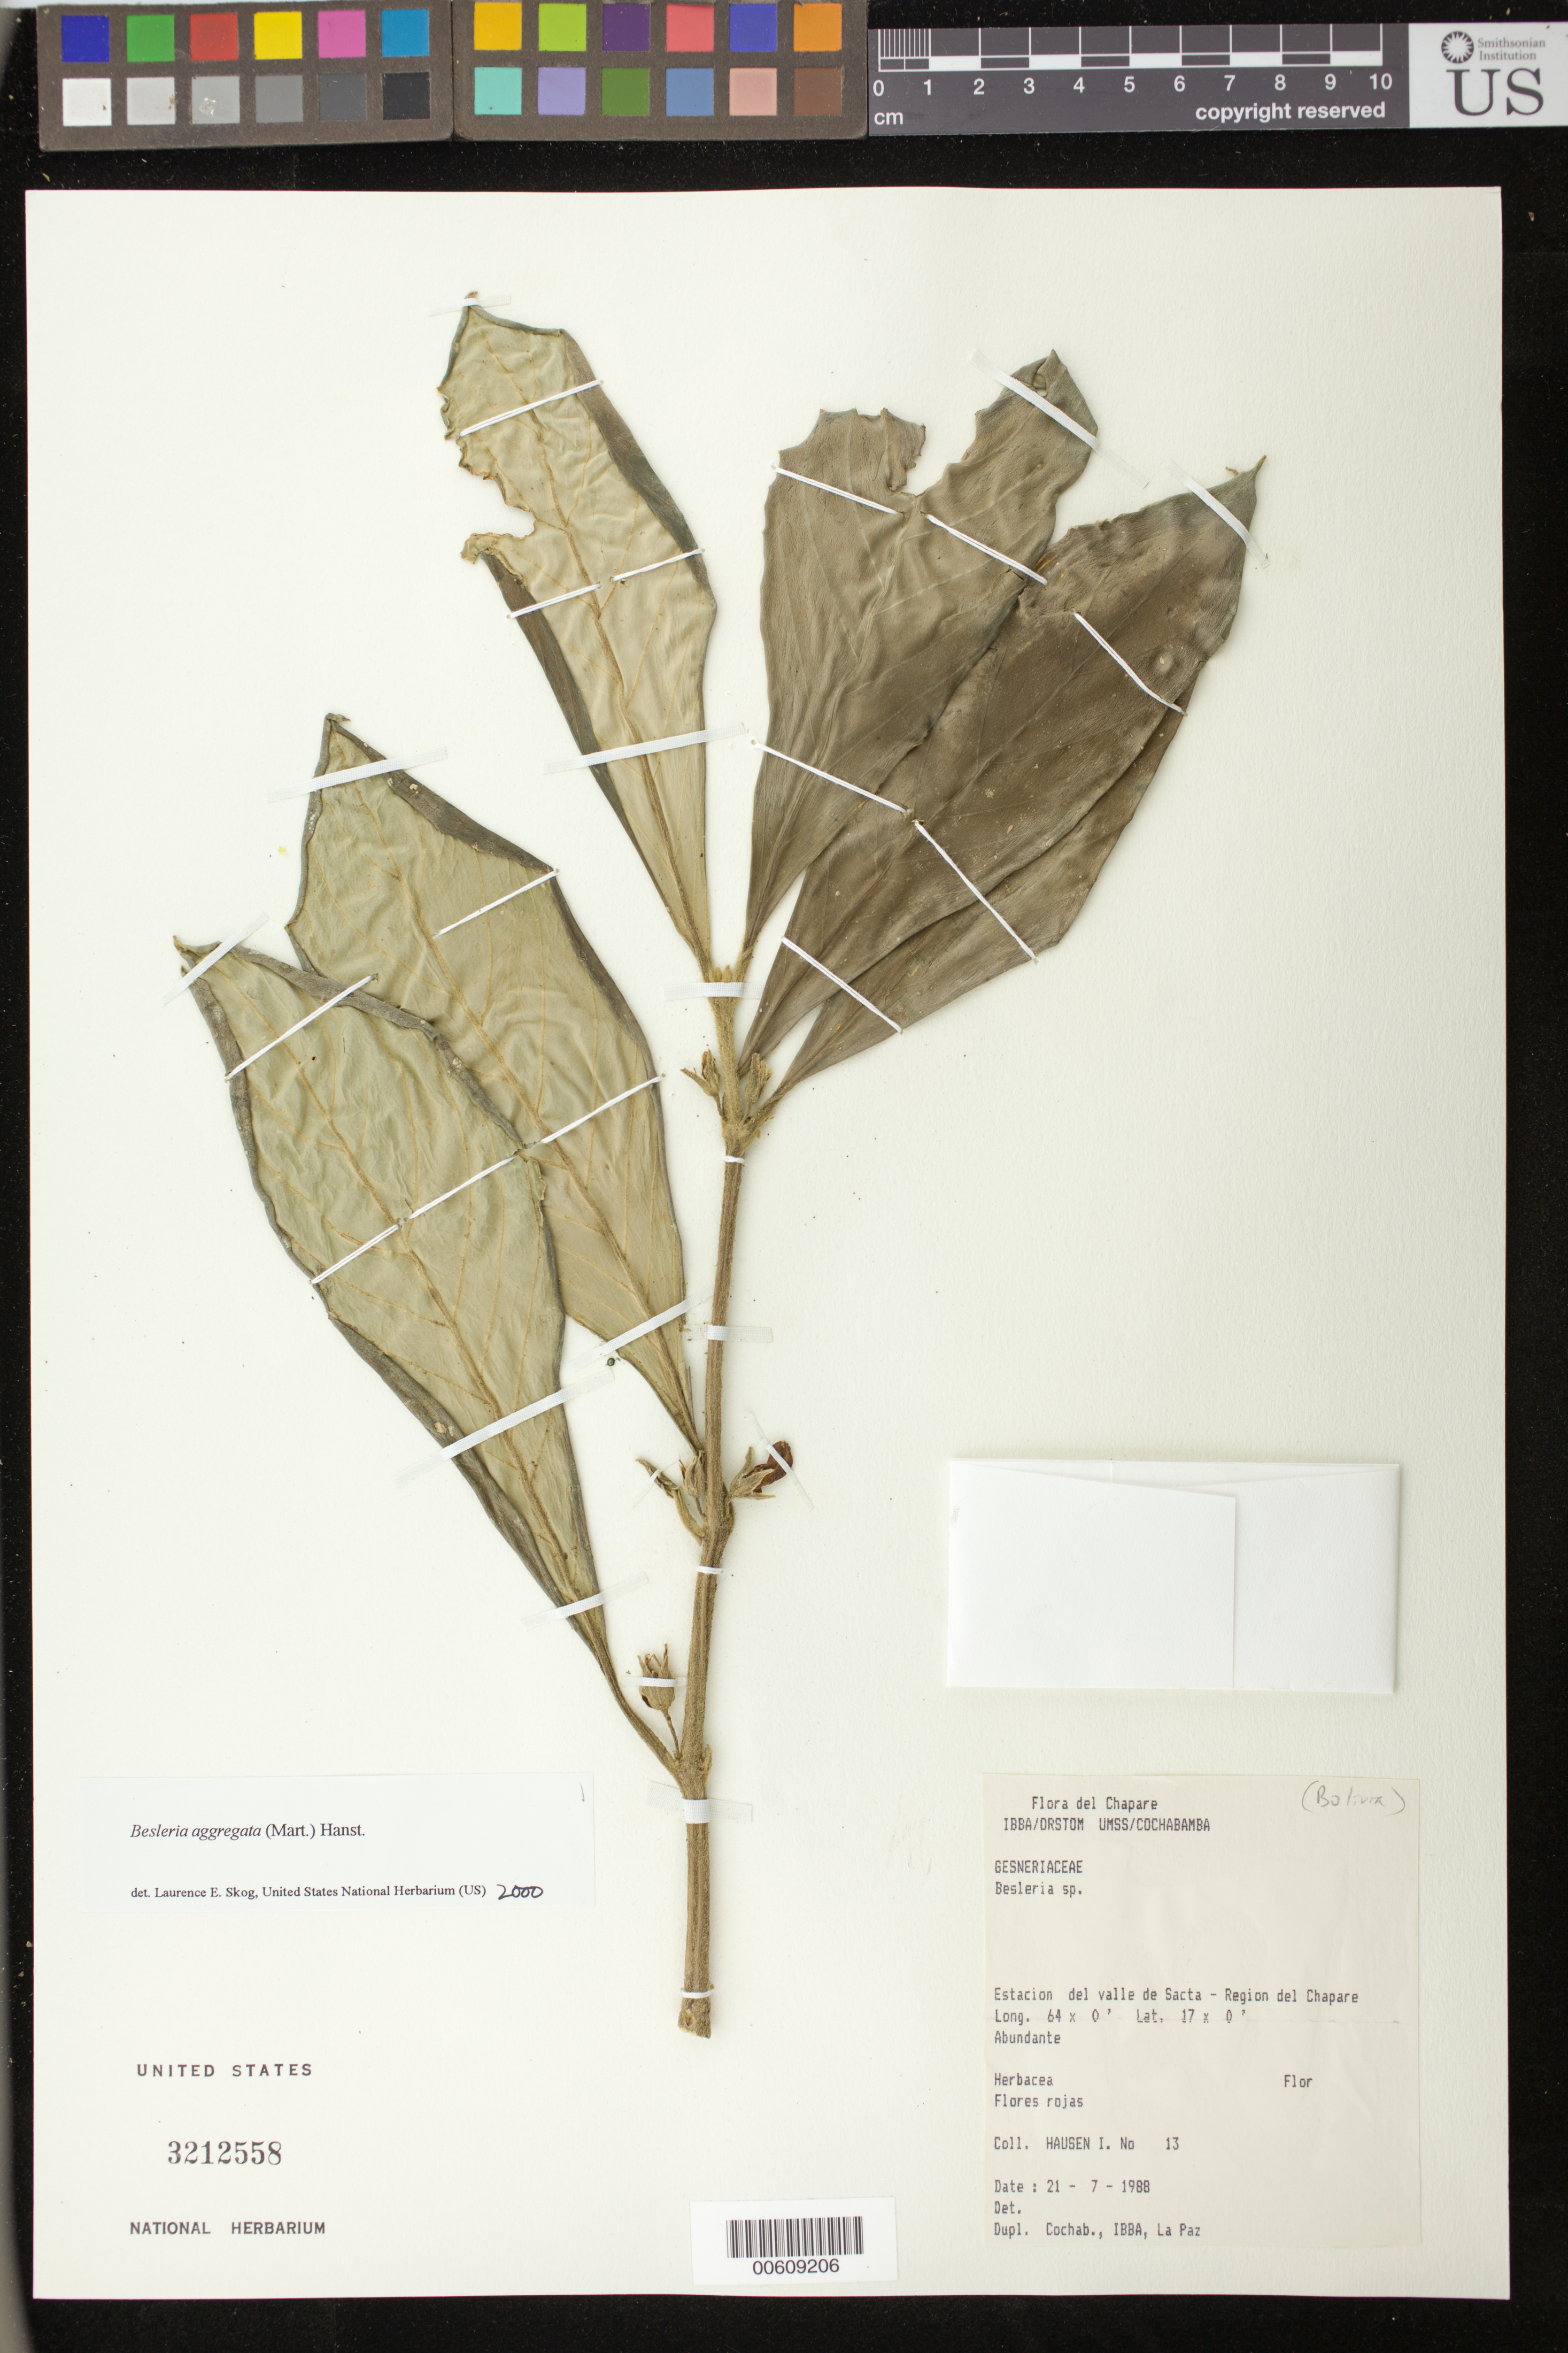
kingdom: Plantae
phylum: Tracheophyta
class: Magnoliopsida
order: Lamiales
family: Gesneriaceae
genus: Besleria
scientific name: Besleria aggregata var. aggregata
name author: (Mart.) Hanst.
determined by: Skog, Laurence E.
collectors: I. Hausen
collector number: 13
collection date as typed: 21 Jul 1988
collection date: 1988-07-21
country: Bolivia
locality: Estación del valle de Sacta, region del Chapare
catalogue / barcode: US 3212558